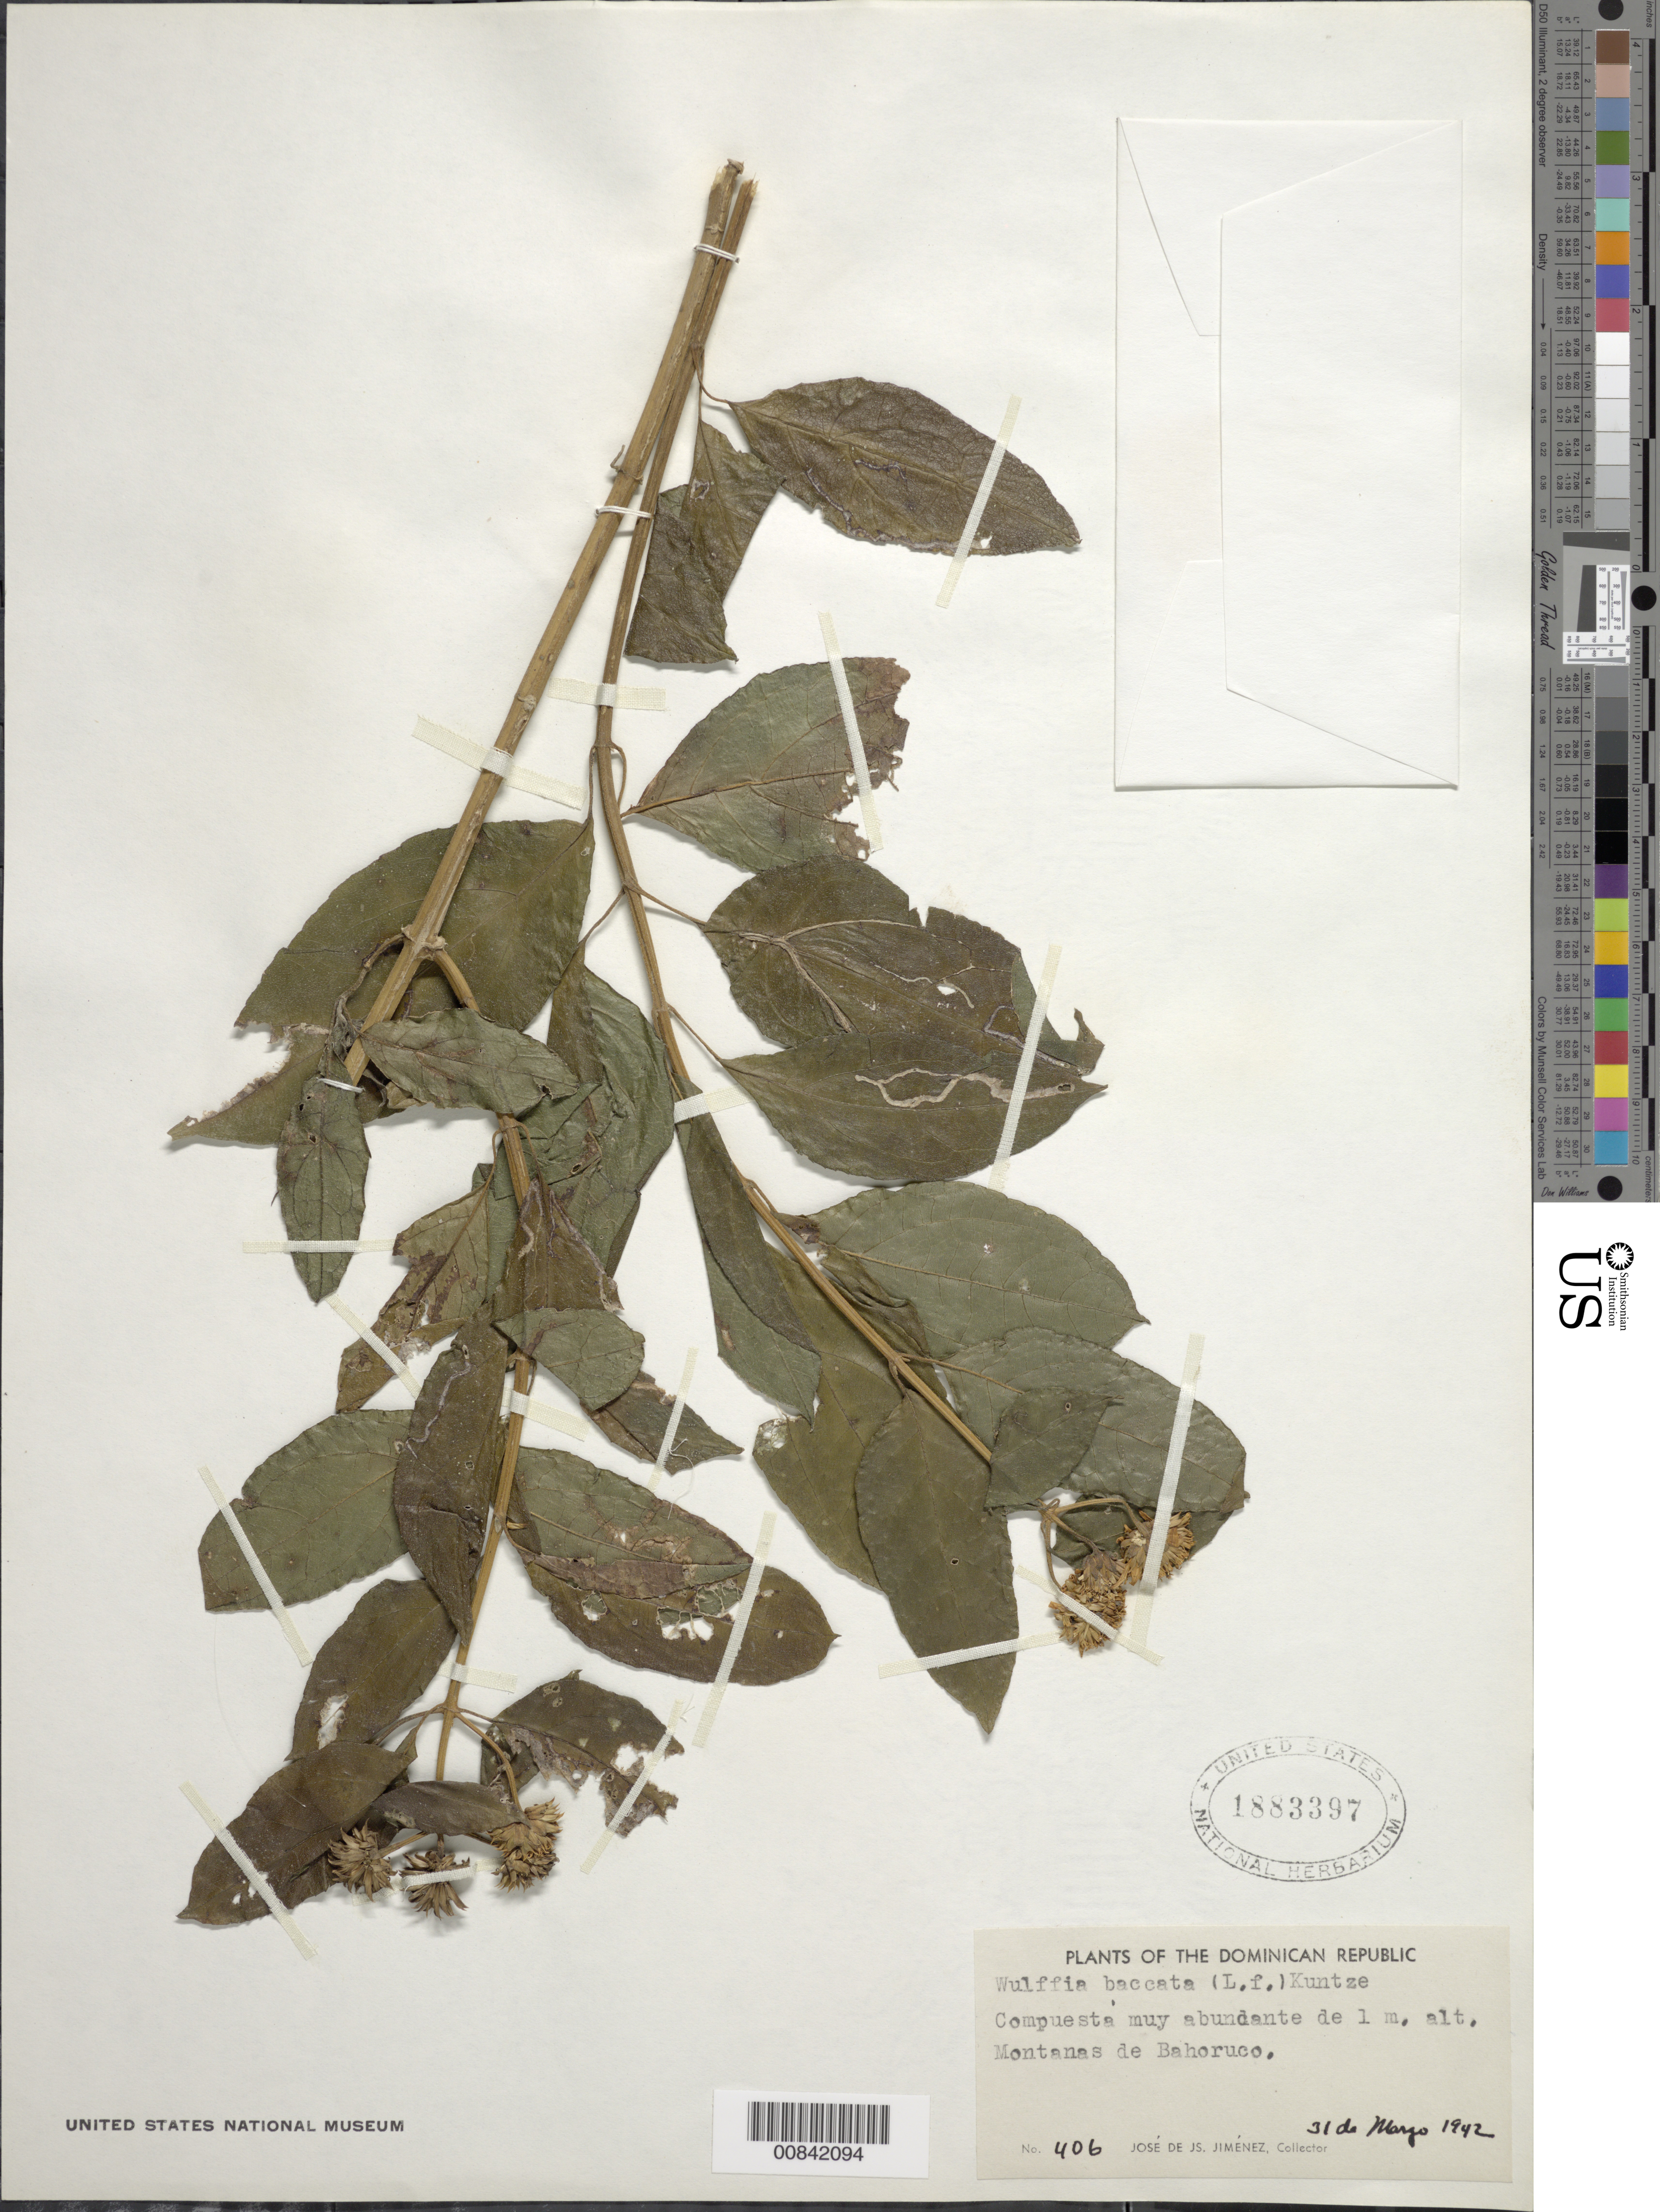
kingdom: Plantae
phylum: Tracheophyta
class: Magnoliopsida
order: Asterales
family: Asteraceae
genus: Wulffia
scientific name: Wulffia baccata var. baccata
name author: (L.) Kuntze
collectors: J. J. Jiménez Almonte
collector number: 406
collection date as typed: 31 Mar 1942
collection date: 1942-03-31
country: Dominican Republic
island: Hispaniola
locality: Montanas de Bahoruco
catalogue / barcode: US 1883397